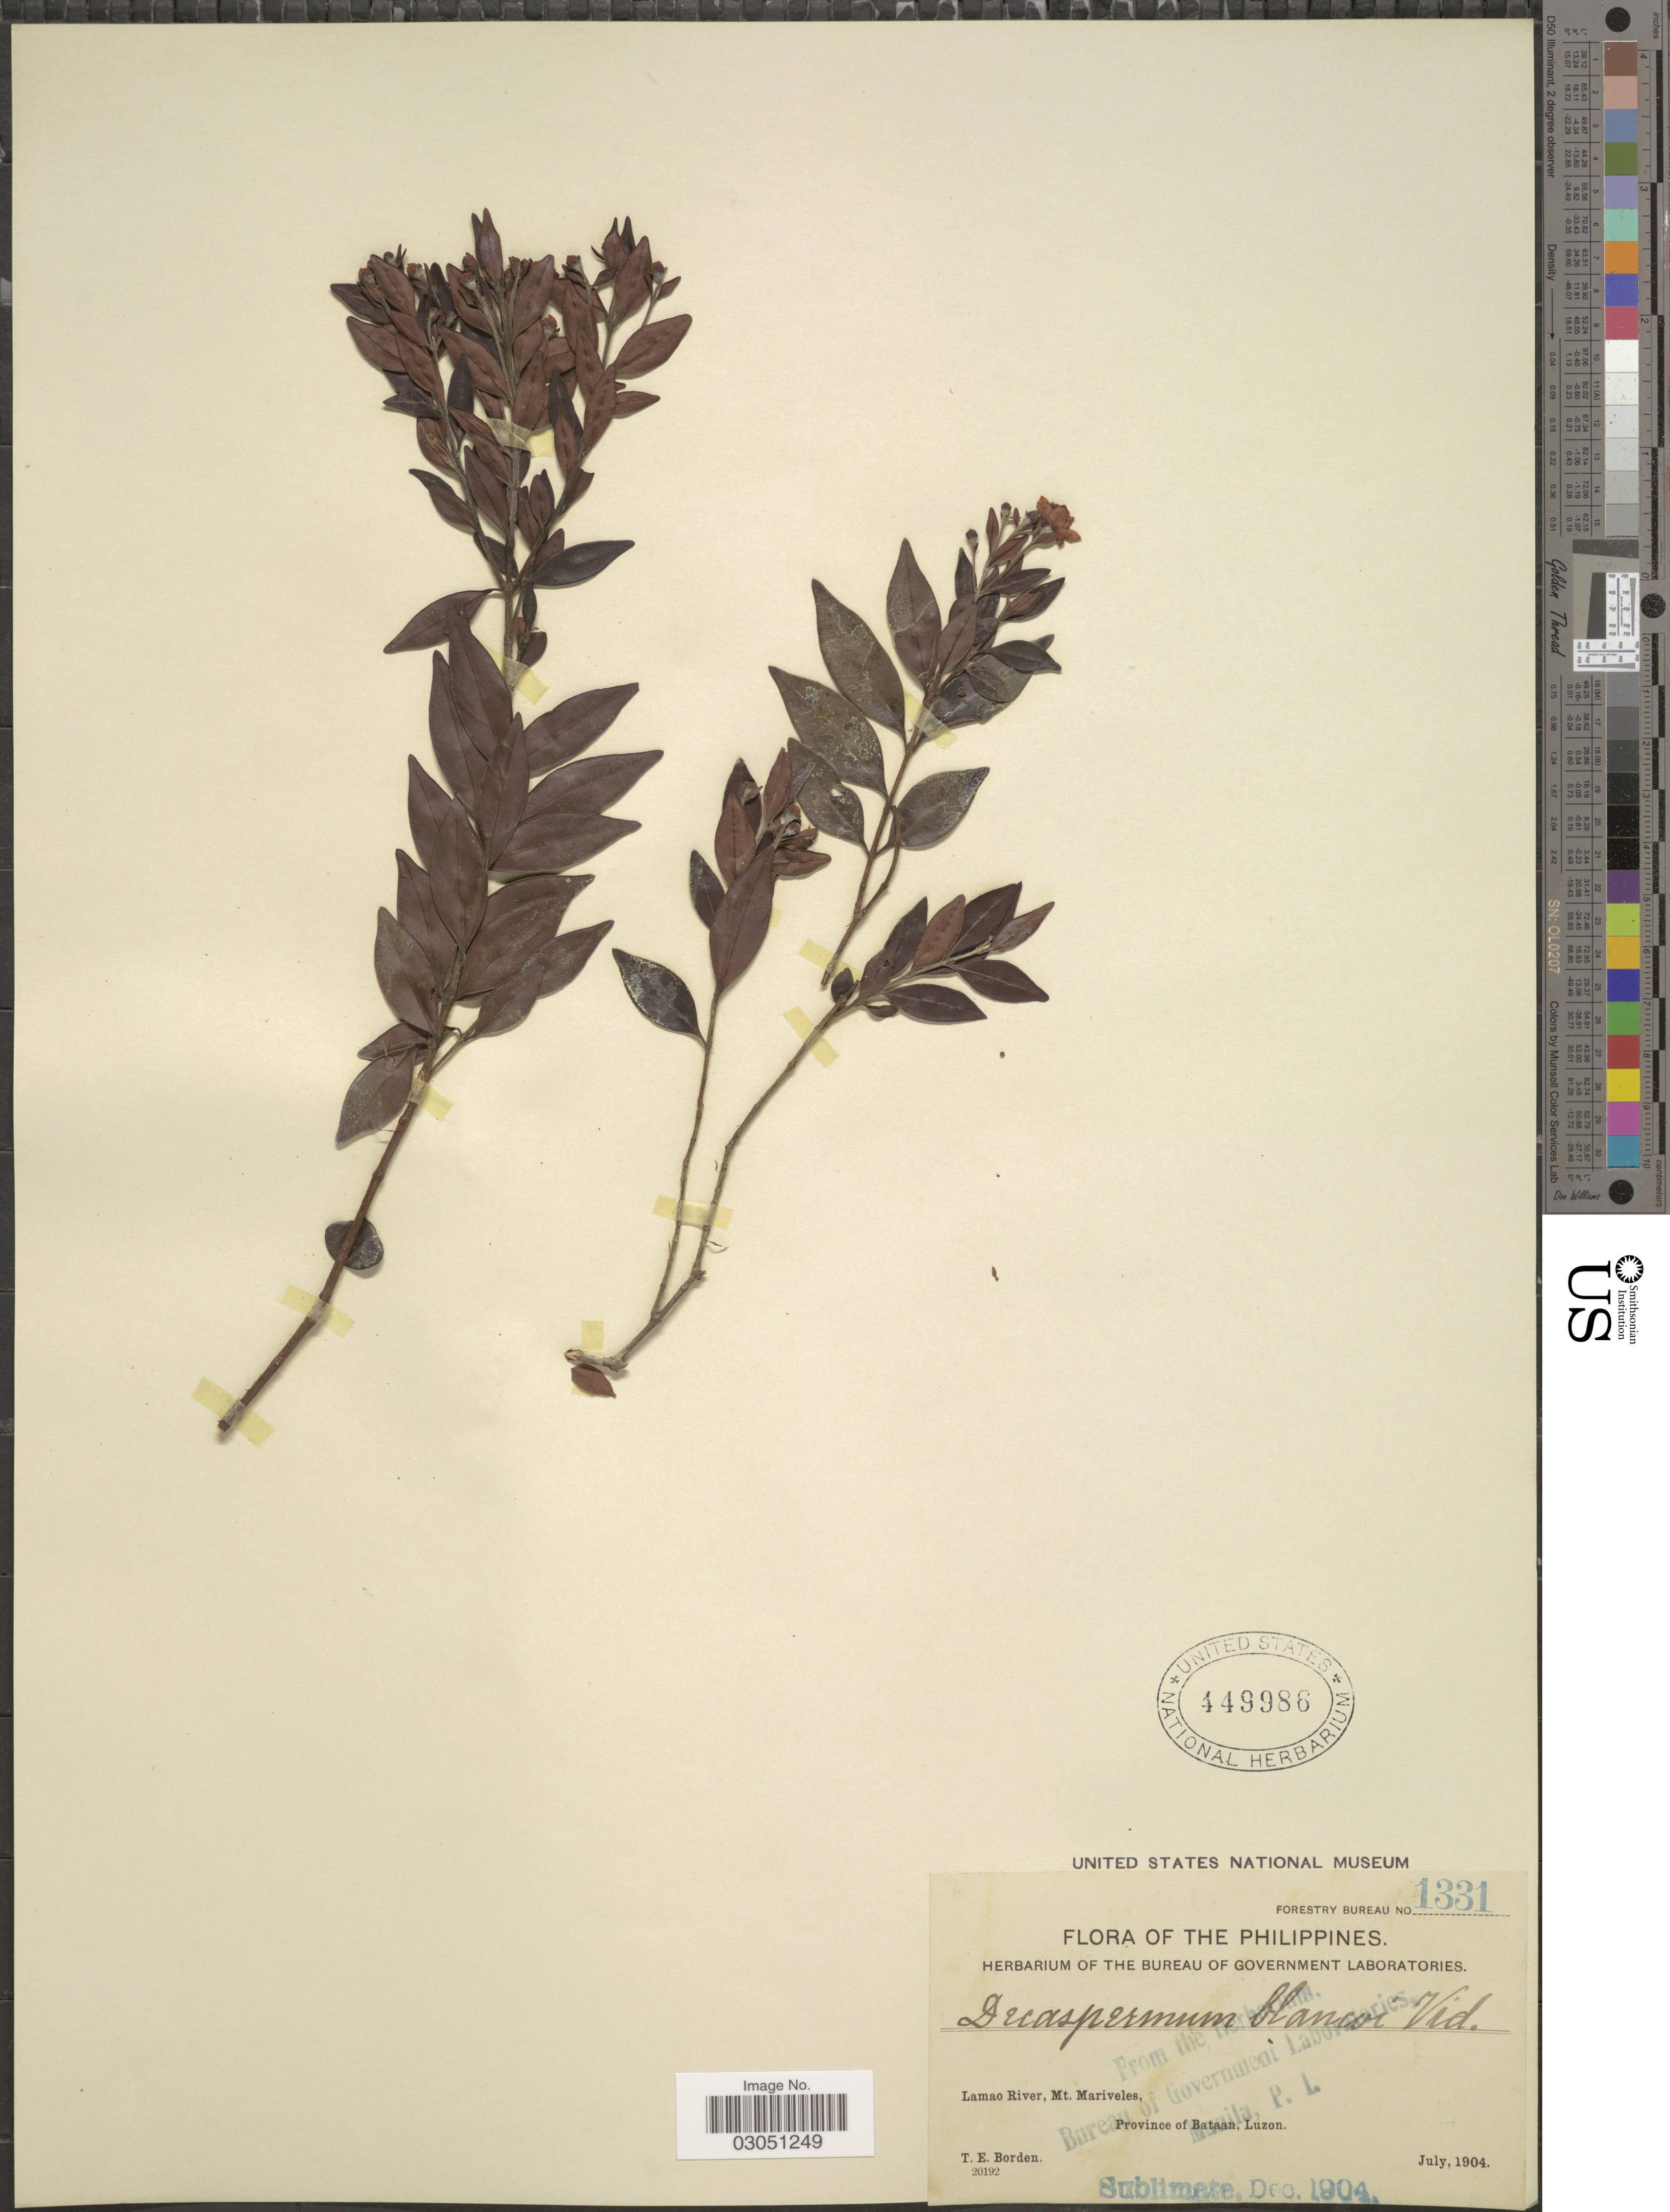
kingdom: Plantae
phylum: Tracheophyta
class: Magnoliopsida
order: Myrtales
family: Myrtaceae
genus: Decaspermum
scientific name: Decaspermum blancoi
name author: Vidal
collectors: T. E. Borden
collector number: Forestry Bureau 1331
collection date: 1904-07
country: Philippines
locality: Lamao River, Mt. Mariveles, Province of Bataan, Luzon.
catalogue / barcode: US 449986